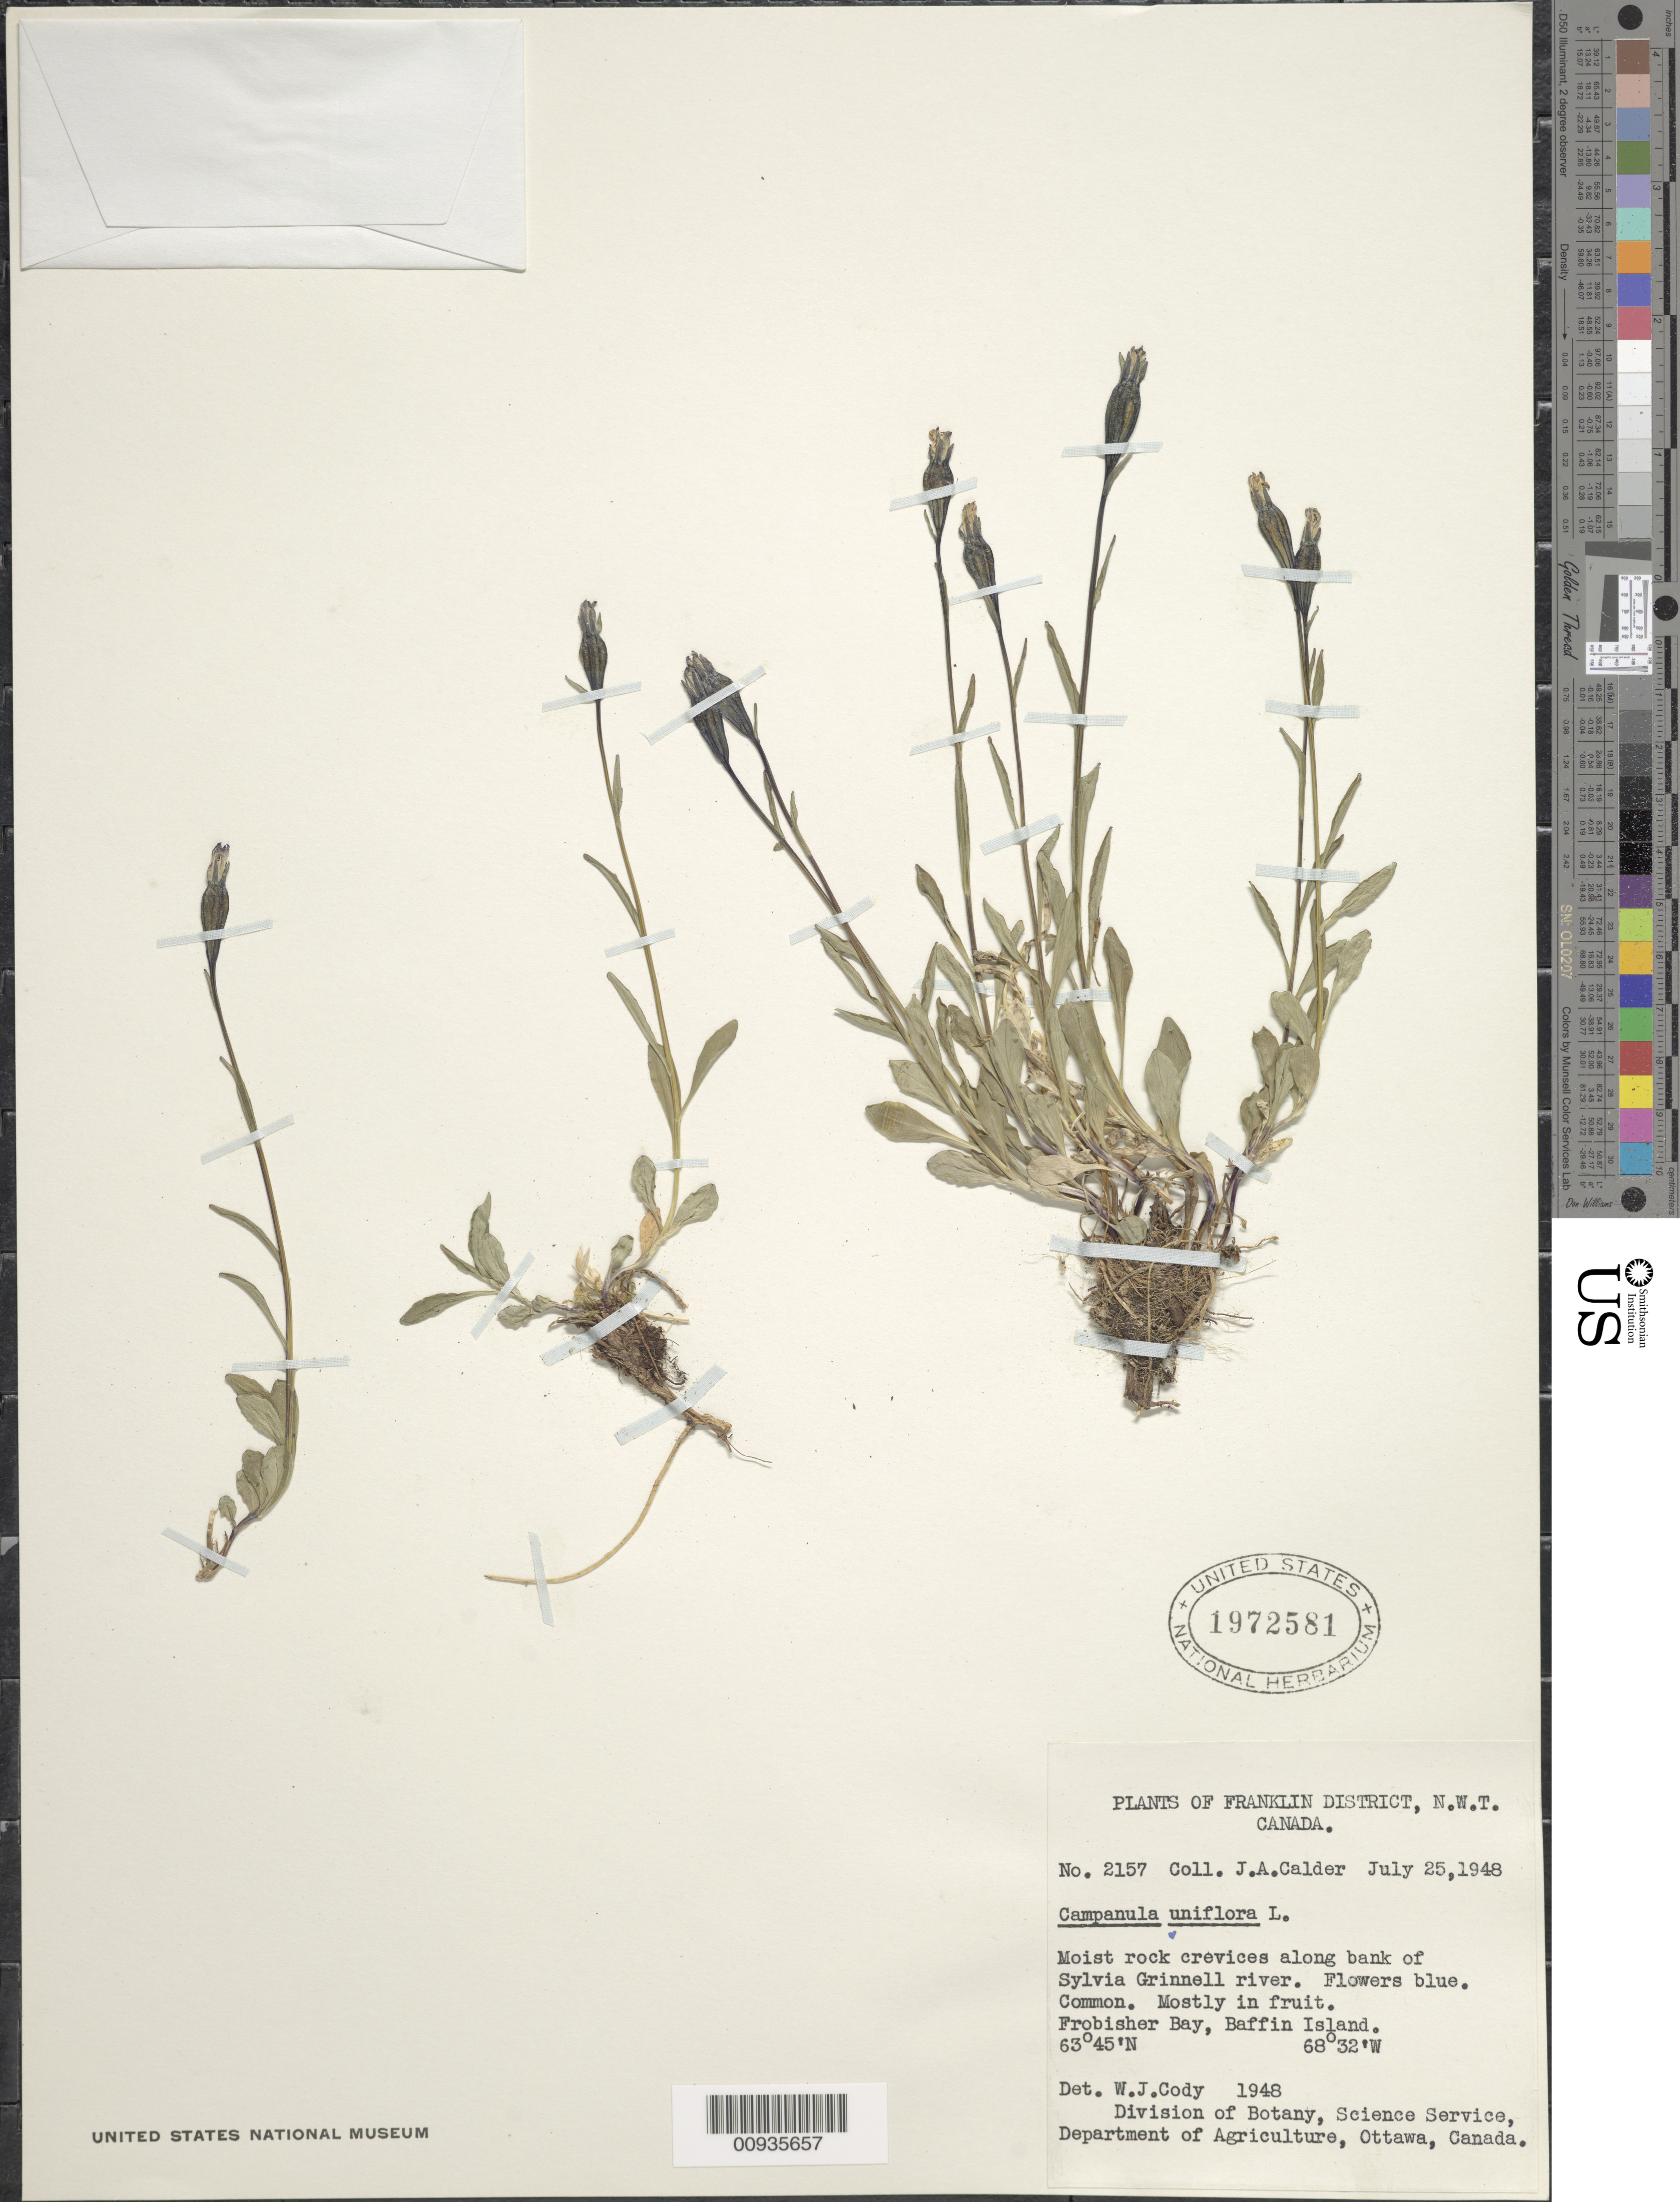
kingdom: Plantae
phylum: Tracheophyta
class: Magnoliopsida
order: Asterales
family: Campanulaceae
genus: Campanula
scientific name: Campanula uniflora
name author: L.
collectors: W. Cody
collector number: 2157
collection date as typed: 25 Jul 1948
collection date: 1948-07-25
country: Canada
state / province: Northwest Territories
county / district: Baffin I.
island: Baffin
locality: Sylvia Grinnell River, Frobisher Bay, Baffin Island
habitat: moist rock crevices along bank of river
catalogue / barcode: US 1972581